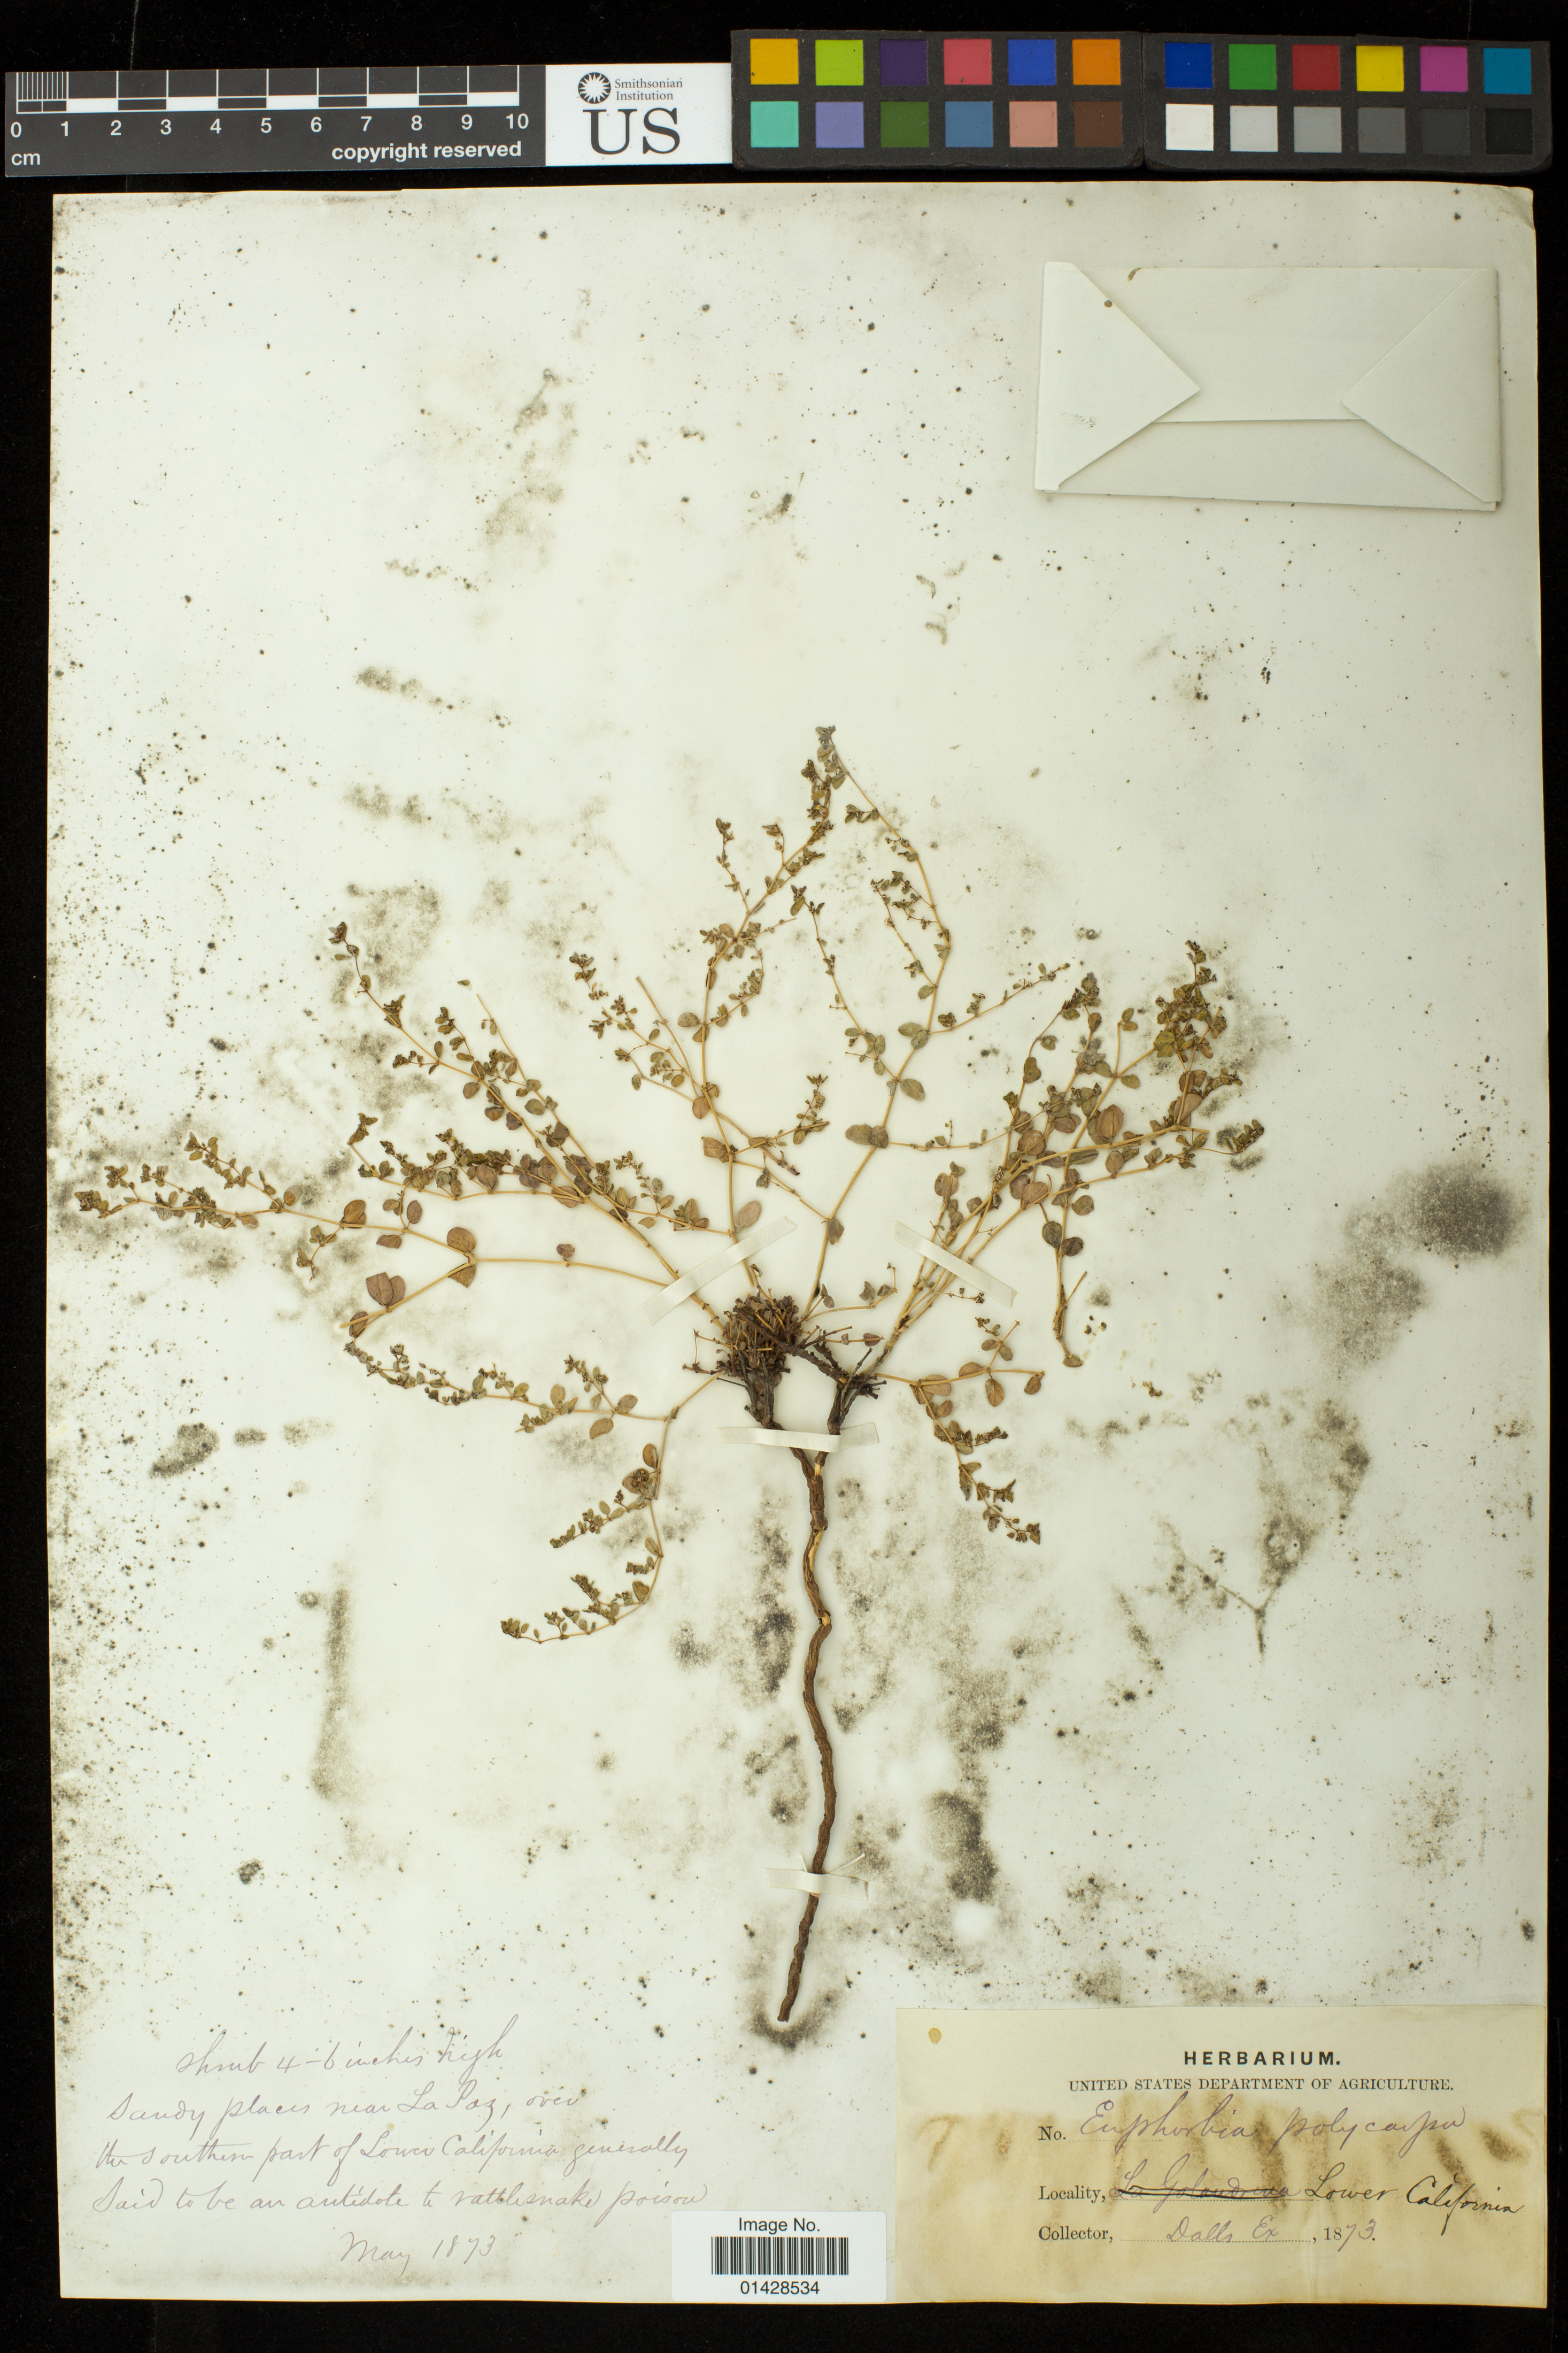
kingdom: Plantae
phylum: Tracheophyta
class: Magnoliopsida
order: Malpighiales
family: Euphorbiaceae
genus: Euphorbia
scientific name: Euphorbia polycarpa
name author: Benth.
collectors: E. Dall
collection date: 1873-05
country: Mexico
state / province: Baja California Sur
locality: near La Paz